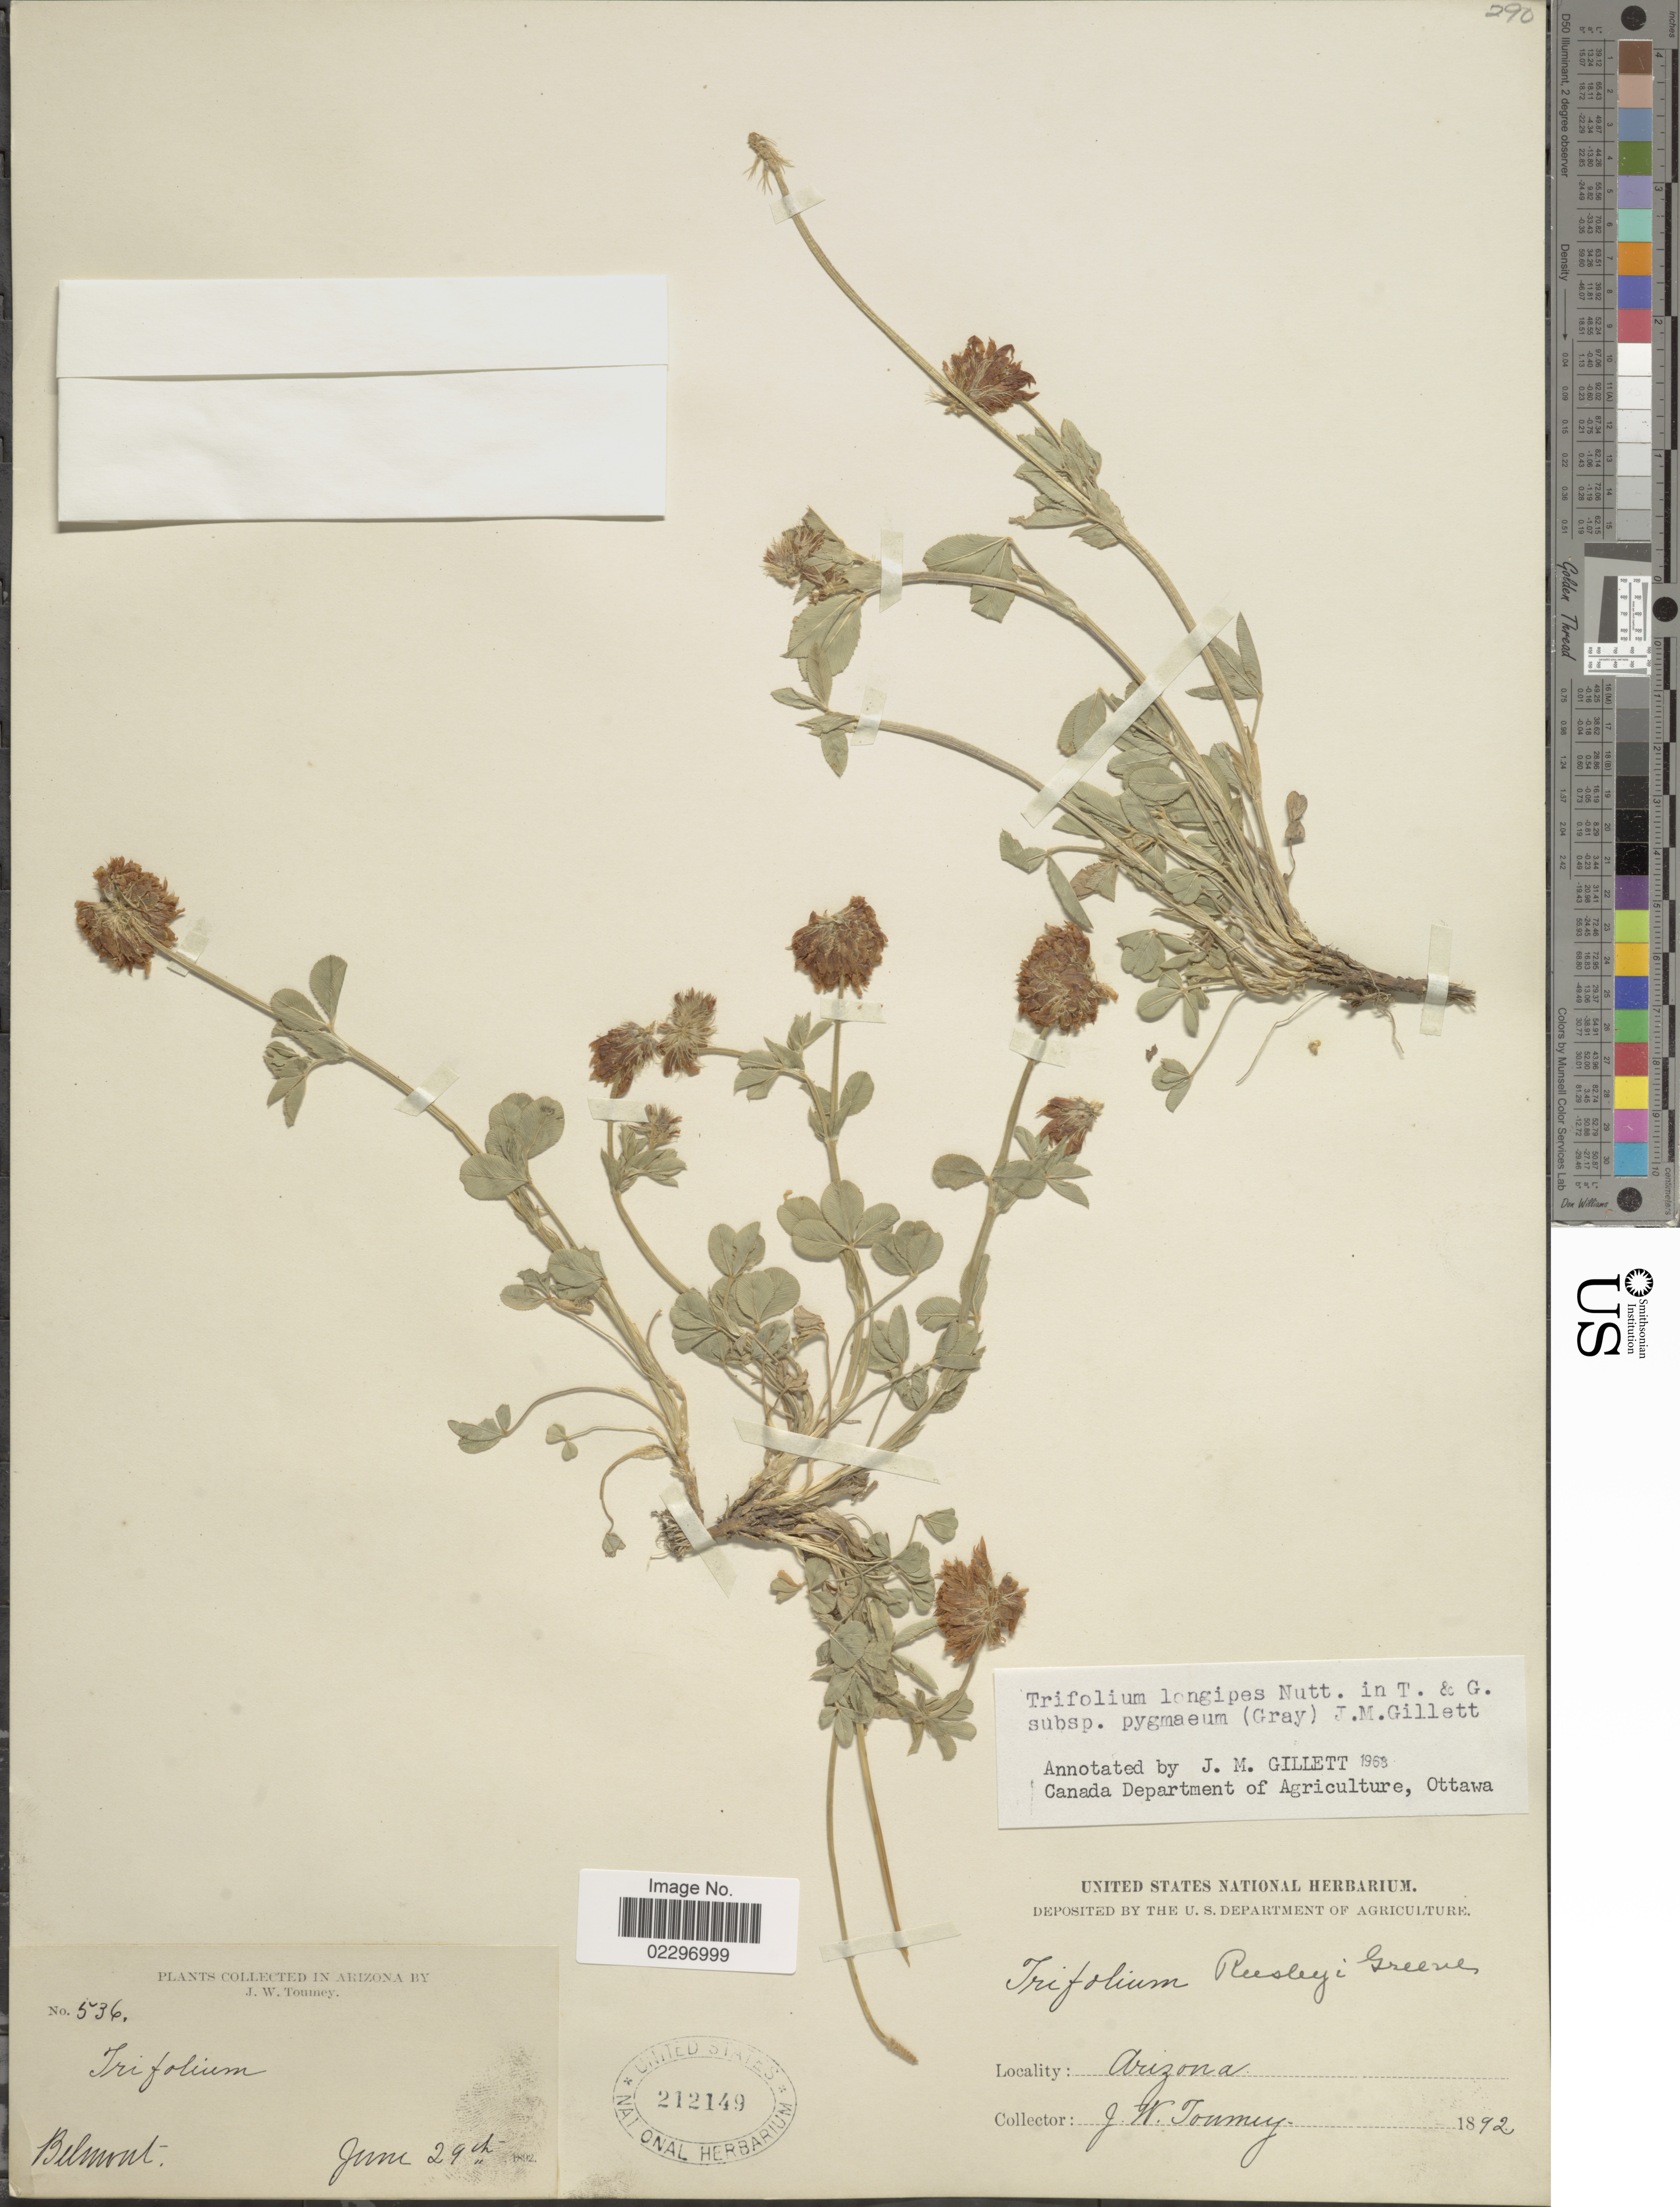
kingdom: Plantae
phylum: Tracheophyta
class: Magnoliopsida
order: Fabales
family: Fabaceae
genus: Trifolium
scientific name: Trifolium longipes var. pygmaeum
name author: A. Gray in Ives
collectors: J. W. Toumey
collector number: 536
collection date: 1892-06-29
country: United States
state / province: Arizona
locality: Belmont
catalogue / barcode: US 212149